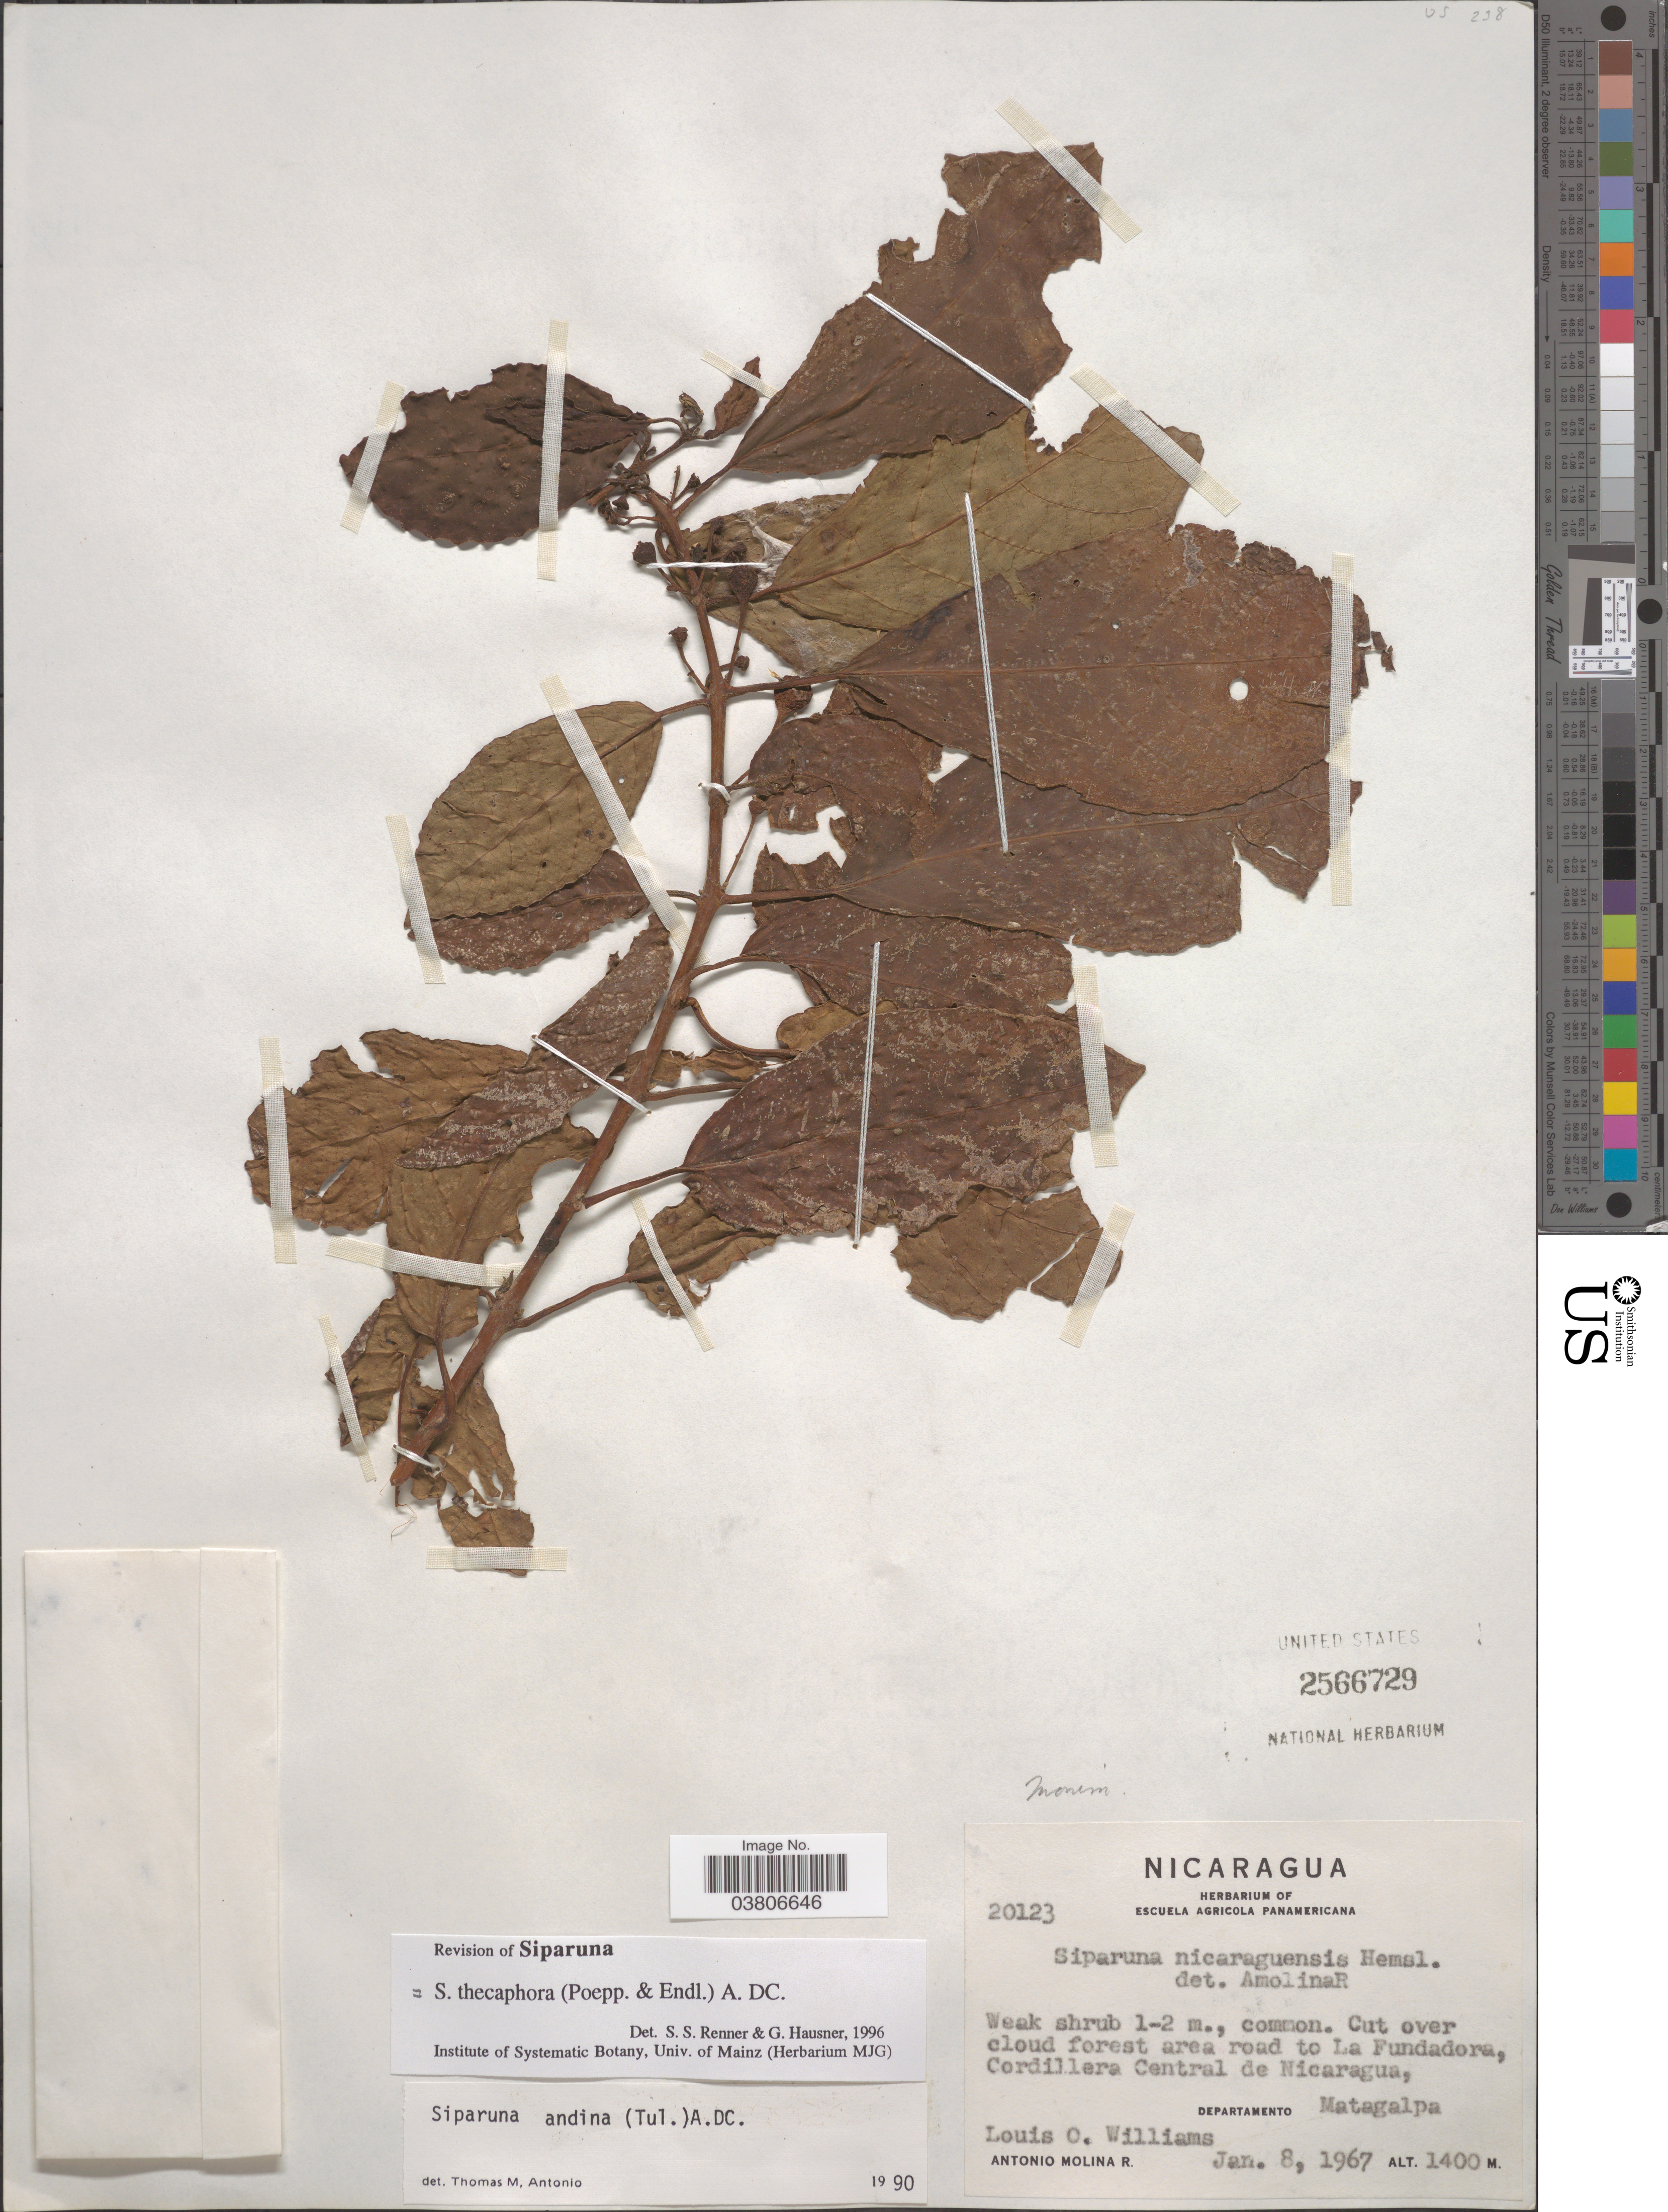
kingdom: Plantae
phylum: Tracheophyta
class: Magnoliopsida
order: Laurales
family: Siparunaceae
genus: Siparuna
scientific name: Siparuna thecaphora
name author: (Poepp. & Endl.) A. DC.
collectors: L. O. Williams & A. Molina R.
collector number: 2123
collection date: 1967-01-08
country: Nicaragua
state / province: Matagalpa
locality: Cut over cloud forest area road to La Fundadora, Cordillera Central de Nicaragua, Departamento Matagalpa.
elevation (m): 1400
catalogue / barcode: US 2566729